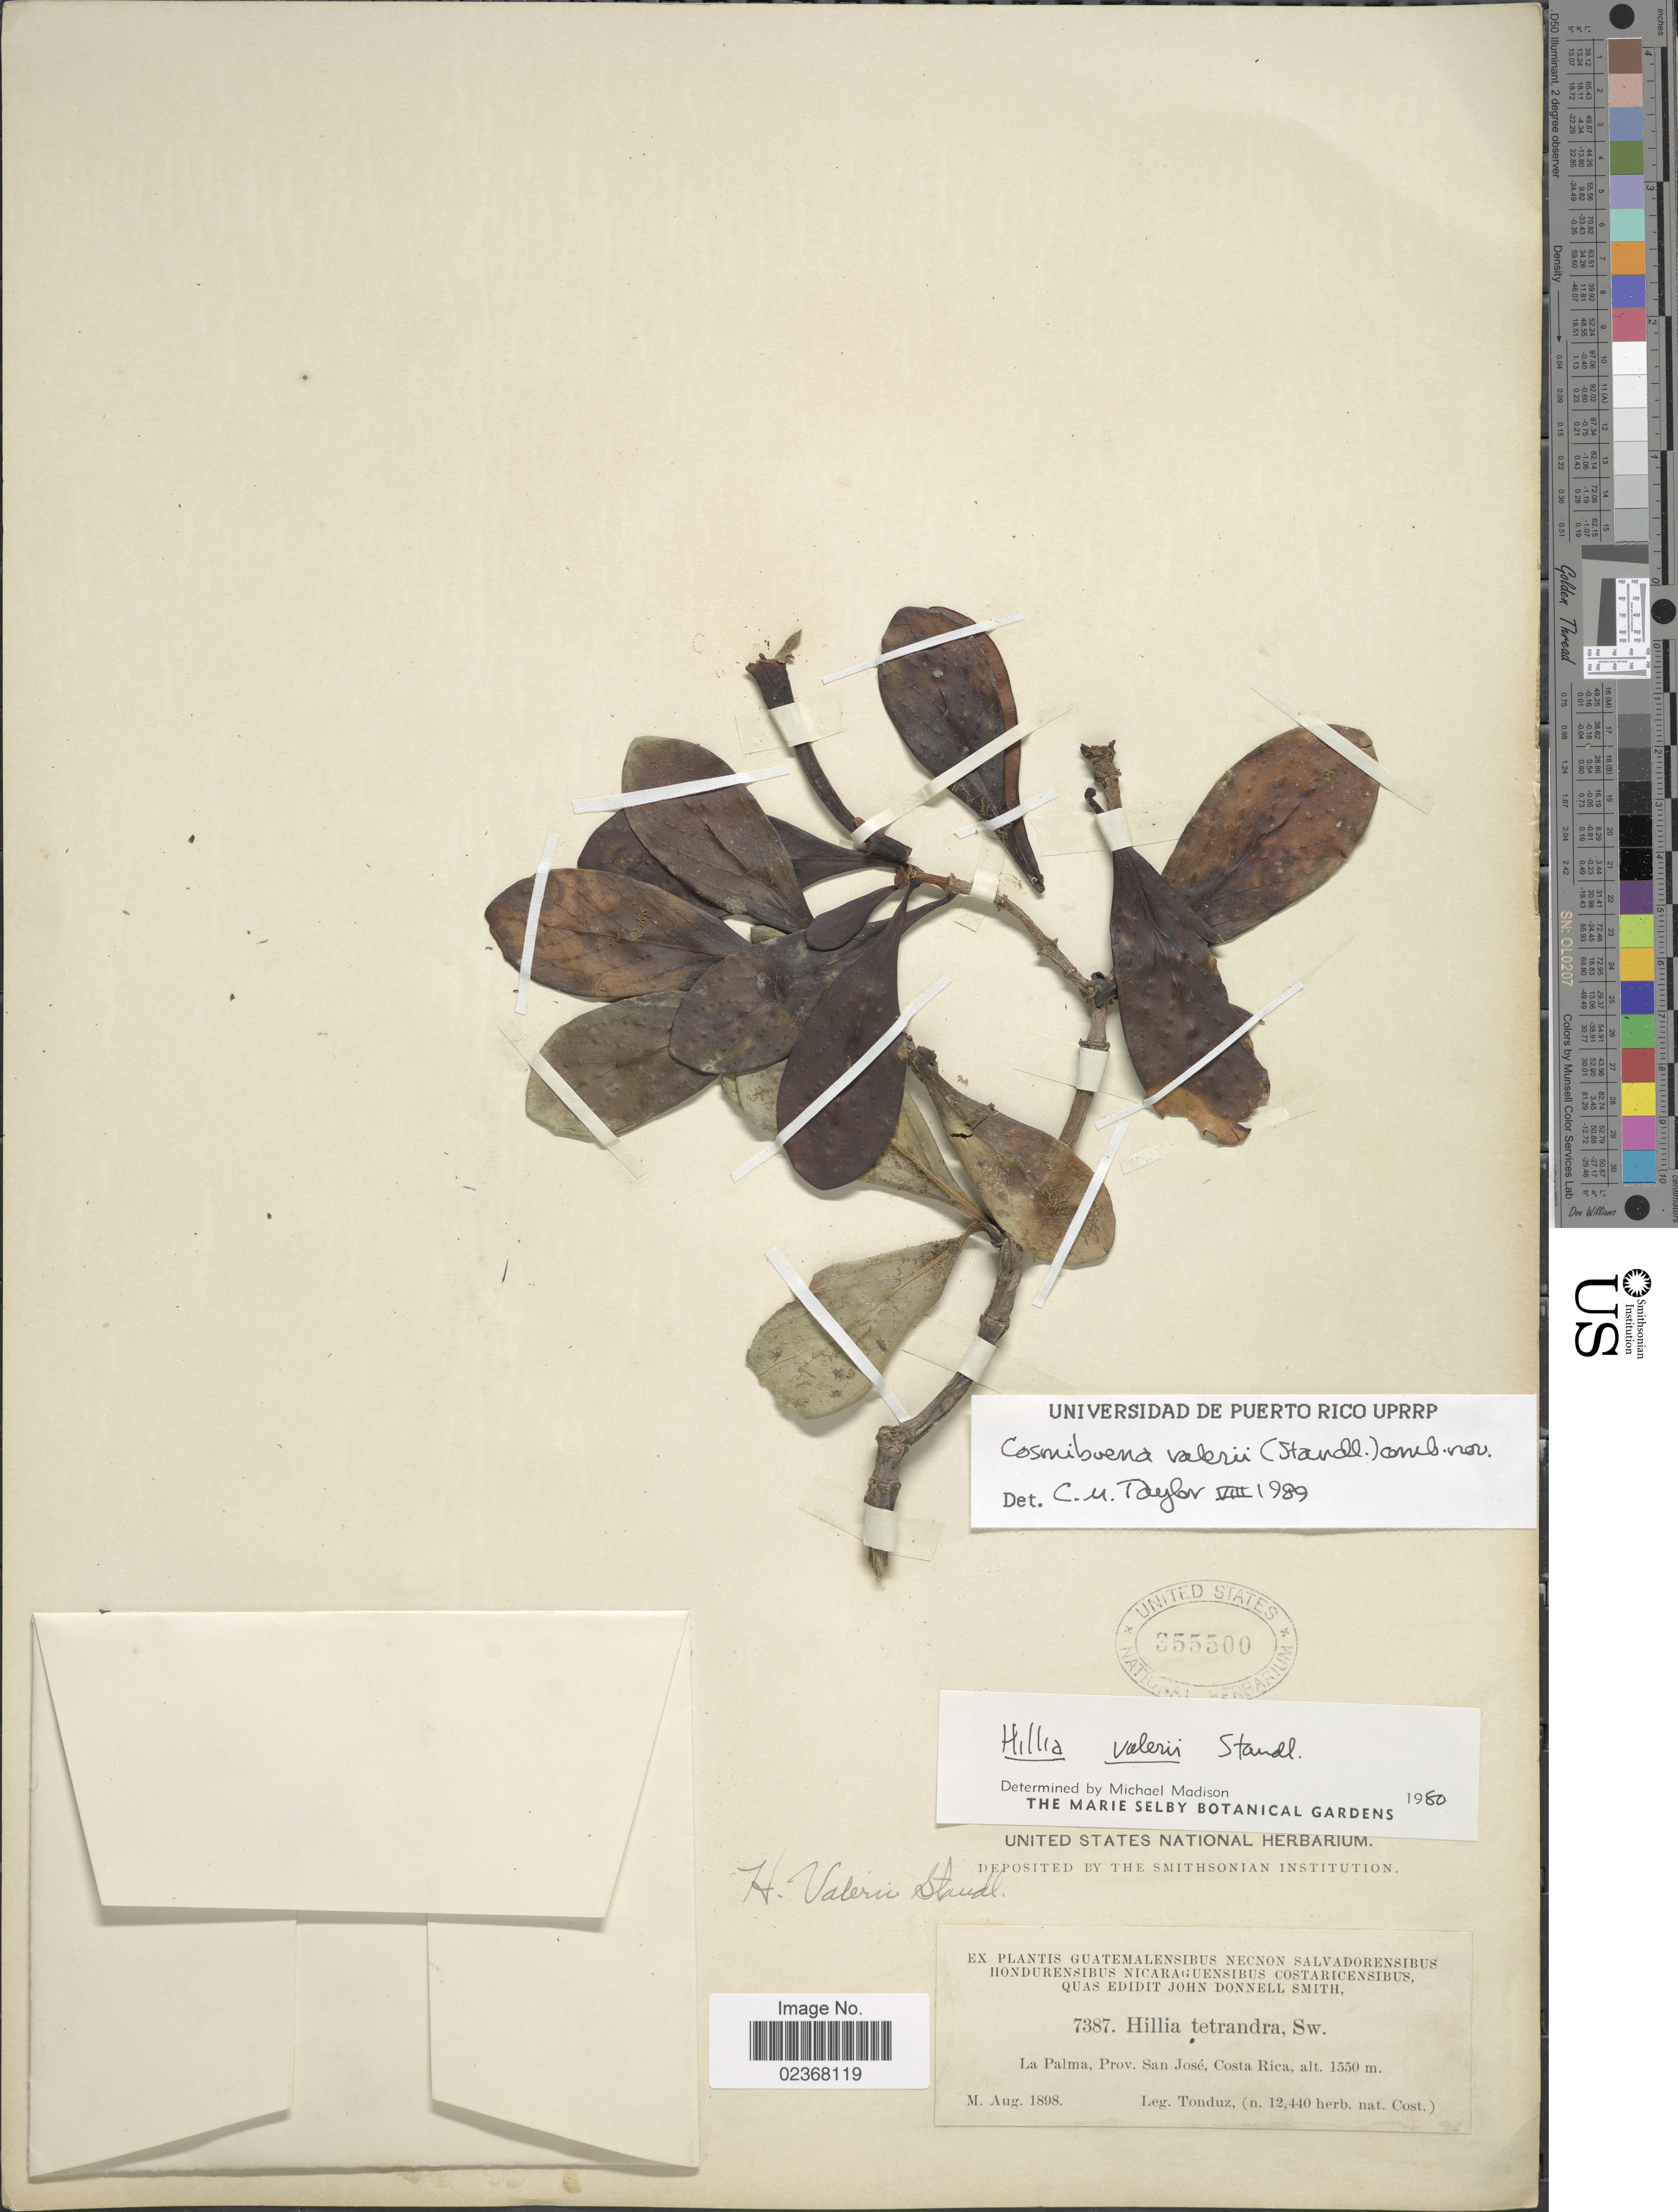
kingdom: Plantae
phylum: Tracheophyta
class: Magnoliopsida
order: Gentianales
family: Rubiaceae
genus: Cosmibuena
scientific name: Cosmibuena valerioi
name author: (Standl.) C.M. Taylor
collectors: A. Tonduz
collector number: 7387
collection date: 1898-08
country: Costa Rica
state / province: San José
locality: La Palma. Prov. San Jose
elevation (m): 1550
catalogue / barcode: US 355500